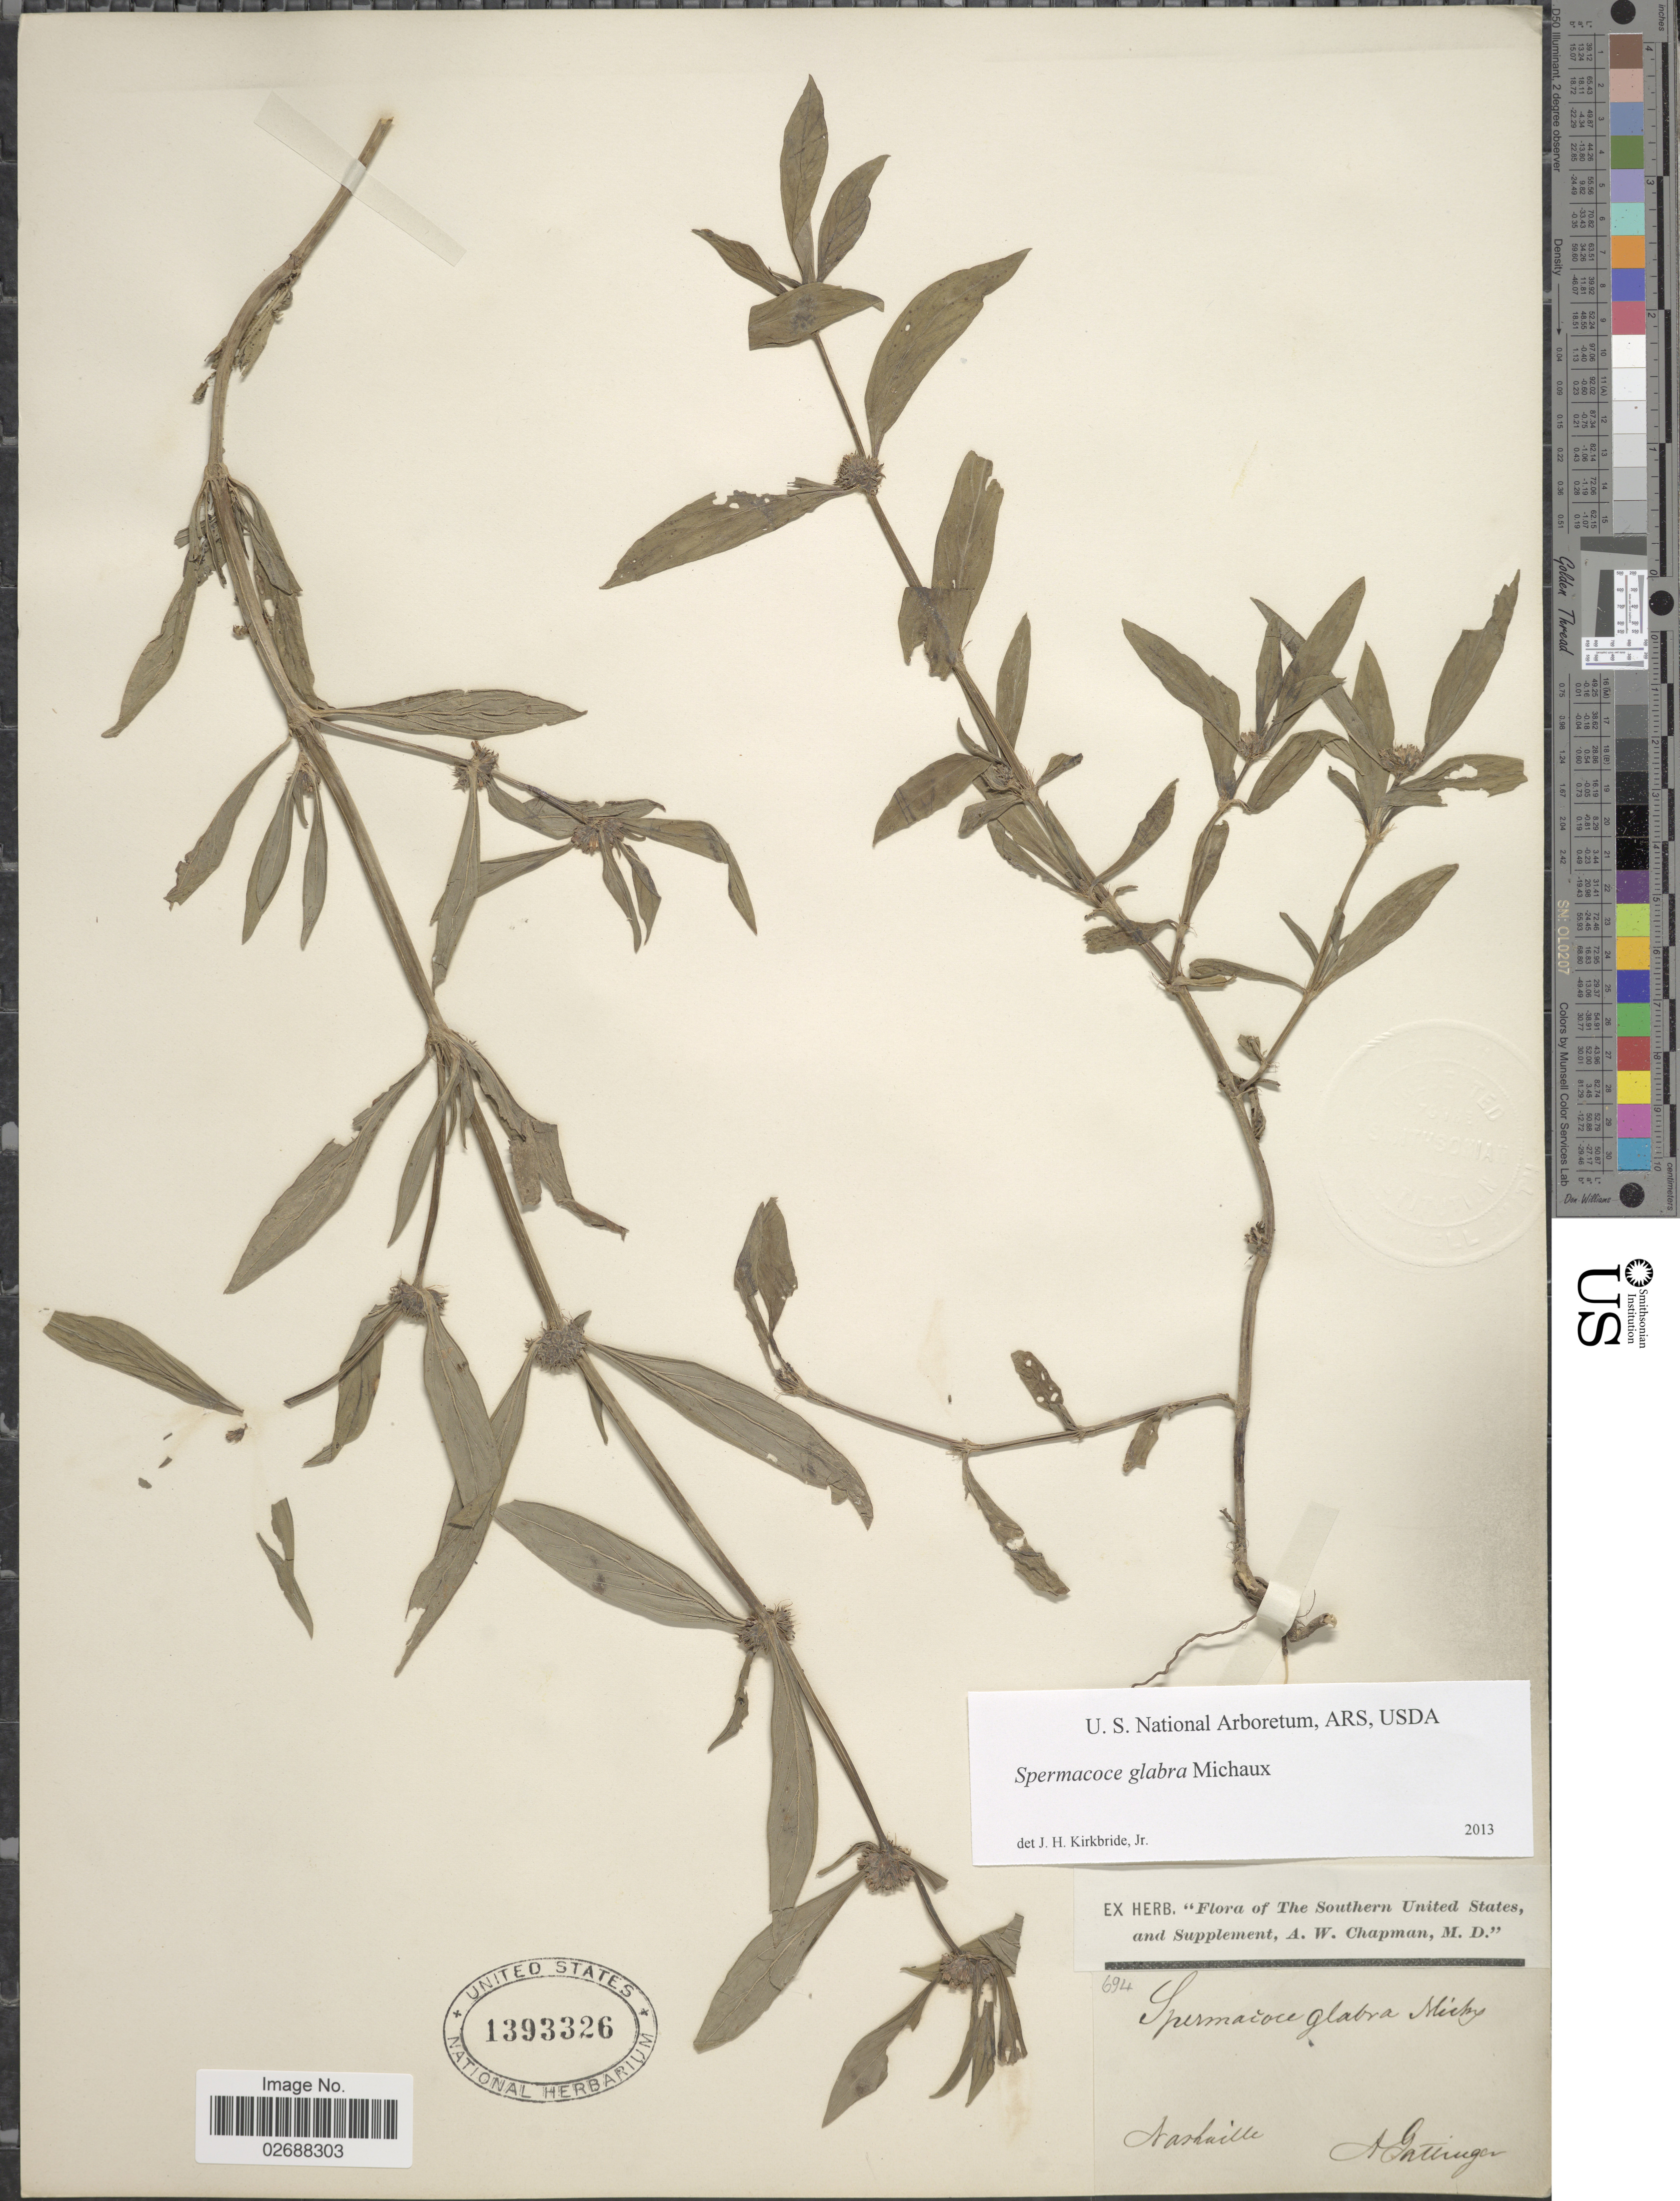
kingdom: Plantae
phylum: Tracheophyta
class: Magnoliopsida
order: Gentianales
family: Rubiaceae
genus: Spermacoce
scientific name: Spermacoce glabra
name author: Michx.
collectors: A. Gattinger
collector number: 694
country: United States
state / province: Tennessee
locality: Southern United States and Supplement. Nashville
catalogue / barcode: US 1393326